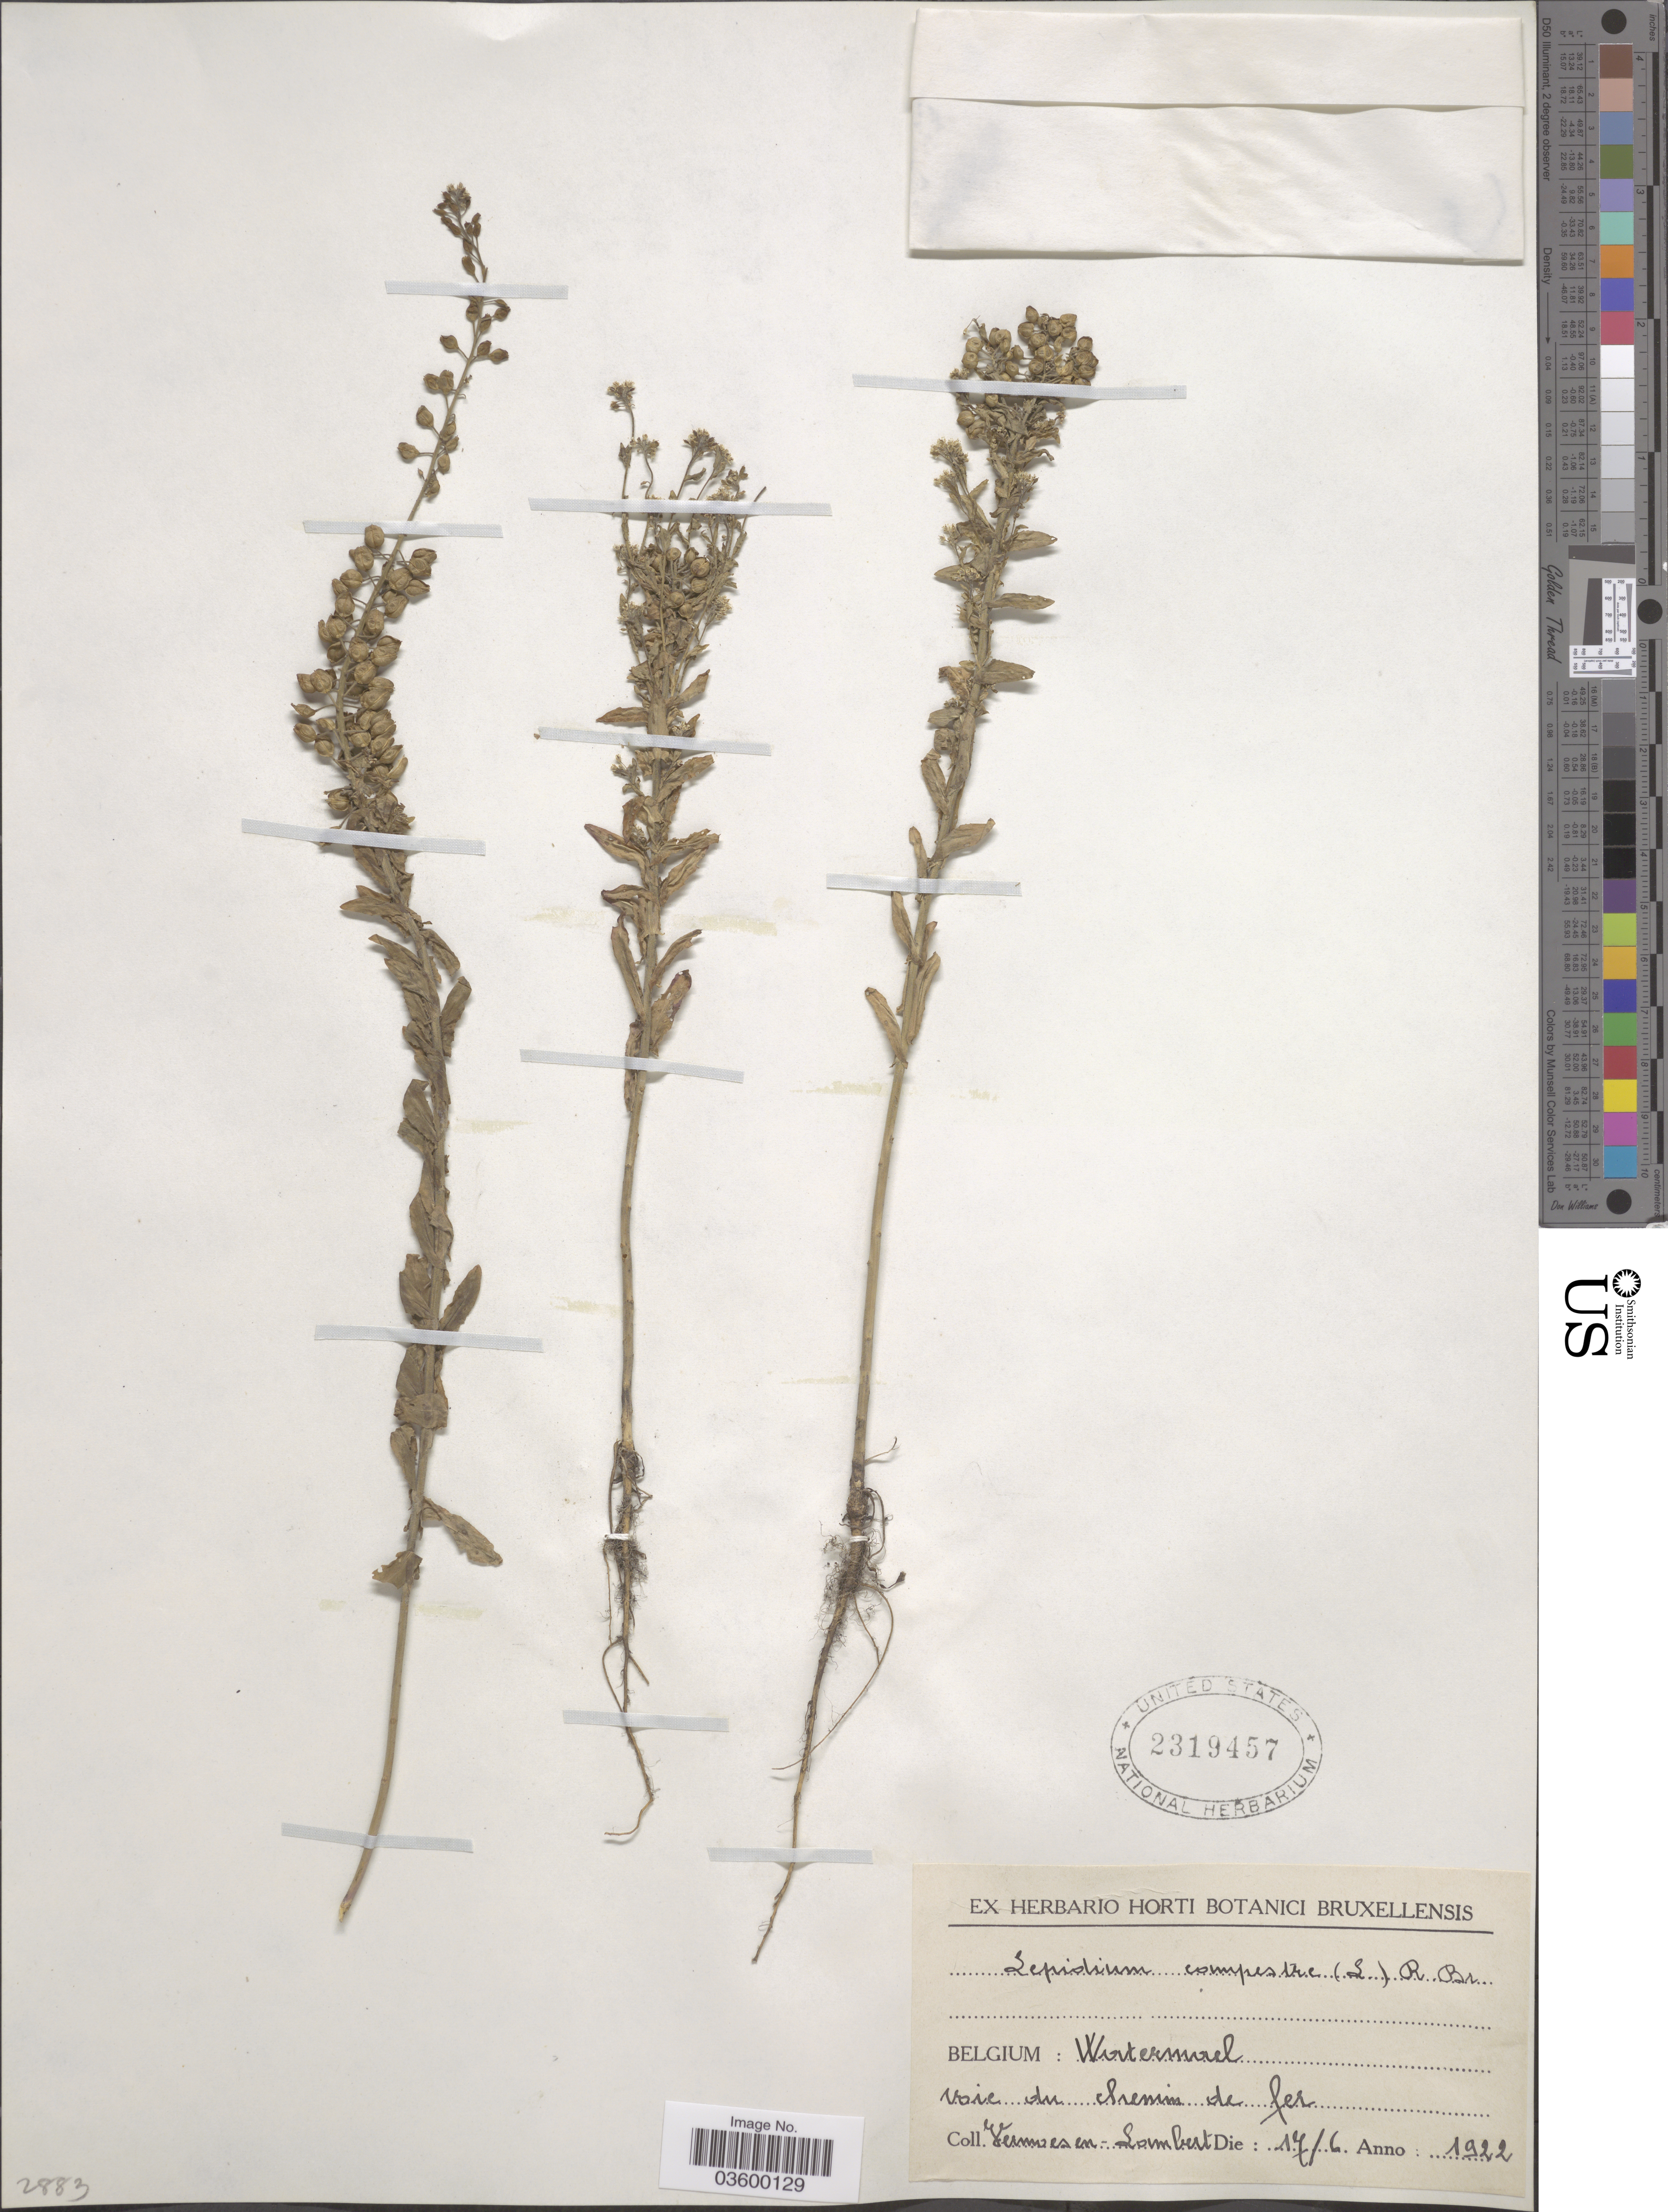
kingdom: Plantae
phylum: Tracheophyta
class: Magnoliopsida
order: Brassicales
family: Brassicaceae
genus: Lepidium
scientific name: Lepidium campestre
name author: (L.) W.T. Aiton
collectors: Vermoesen-Lambert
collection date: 1922-06-17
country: Belgium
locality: Watermael. Voie du chemin de fer.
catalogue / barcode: US 2319457